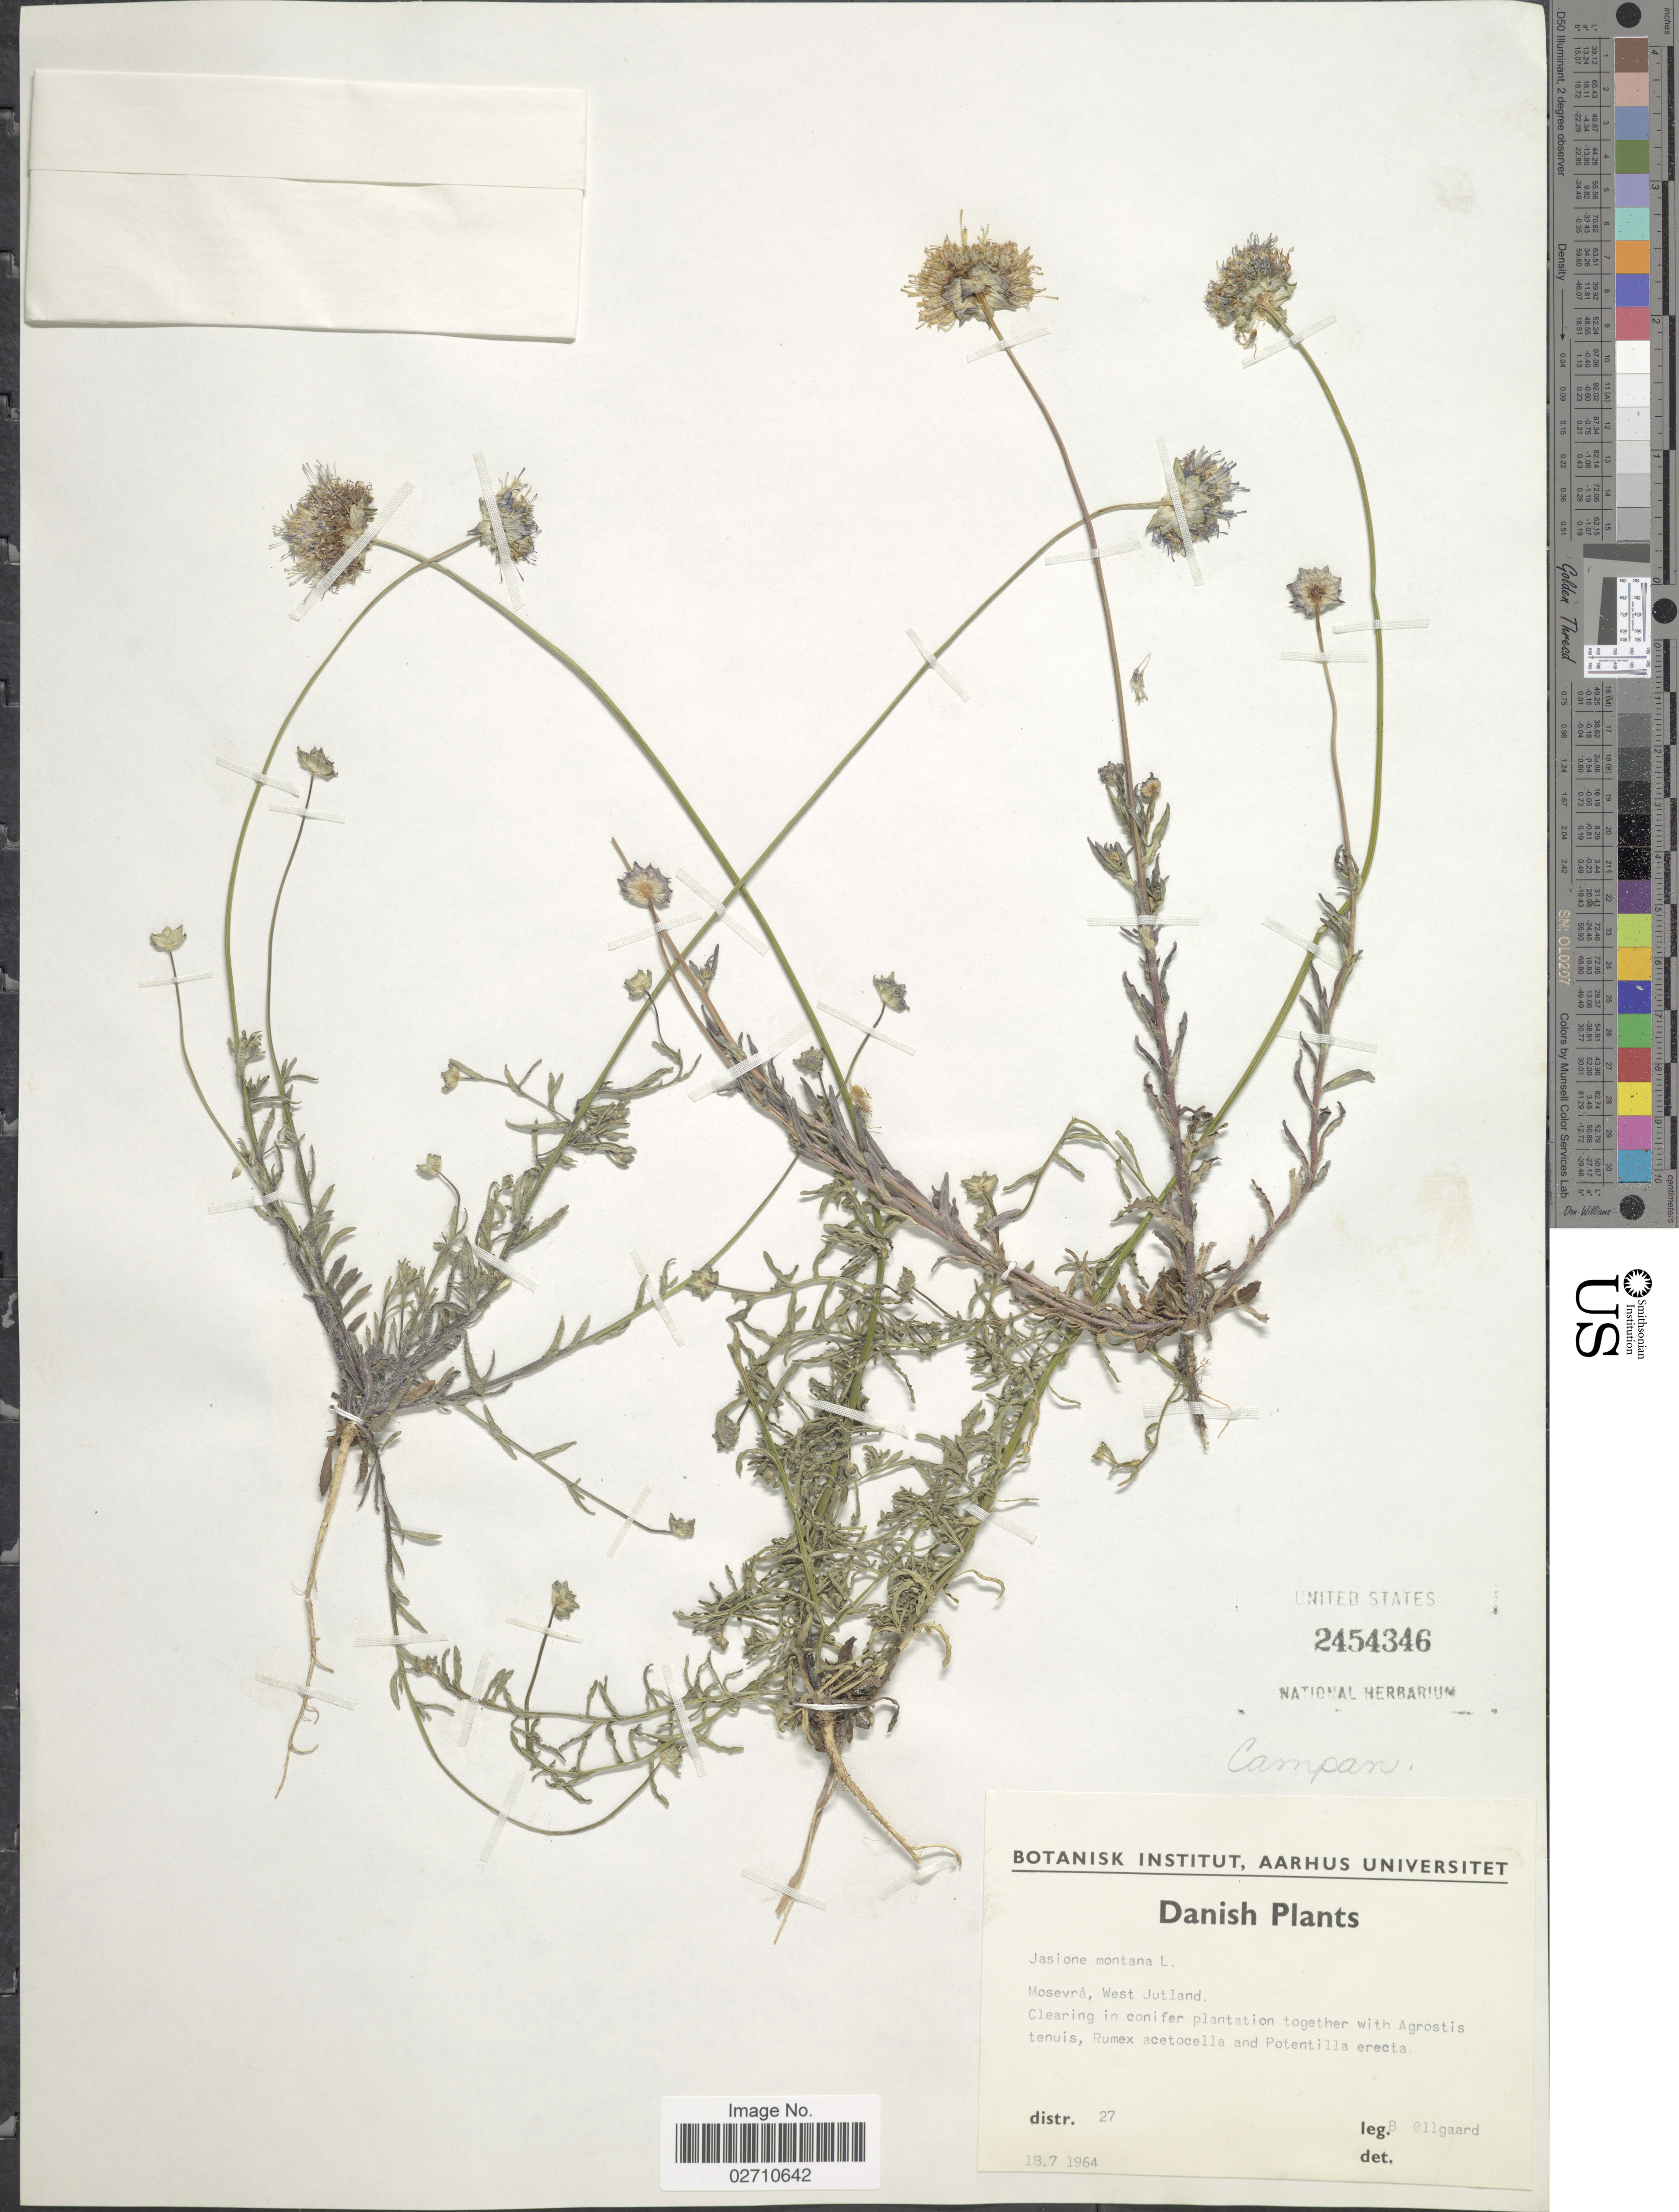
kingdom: Plantae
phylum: Tracheophyta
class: Magnoliopsida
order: Asterales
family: Campanulaceae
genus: Jasione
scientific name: Jasione montana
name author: L.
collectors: B. Øllgaard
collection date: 1964-07-18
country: Denmark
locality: Danish, Mosevra, West Jutland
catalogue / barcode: US 2454346